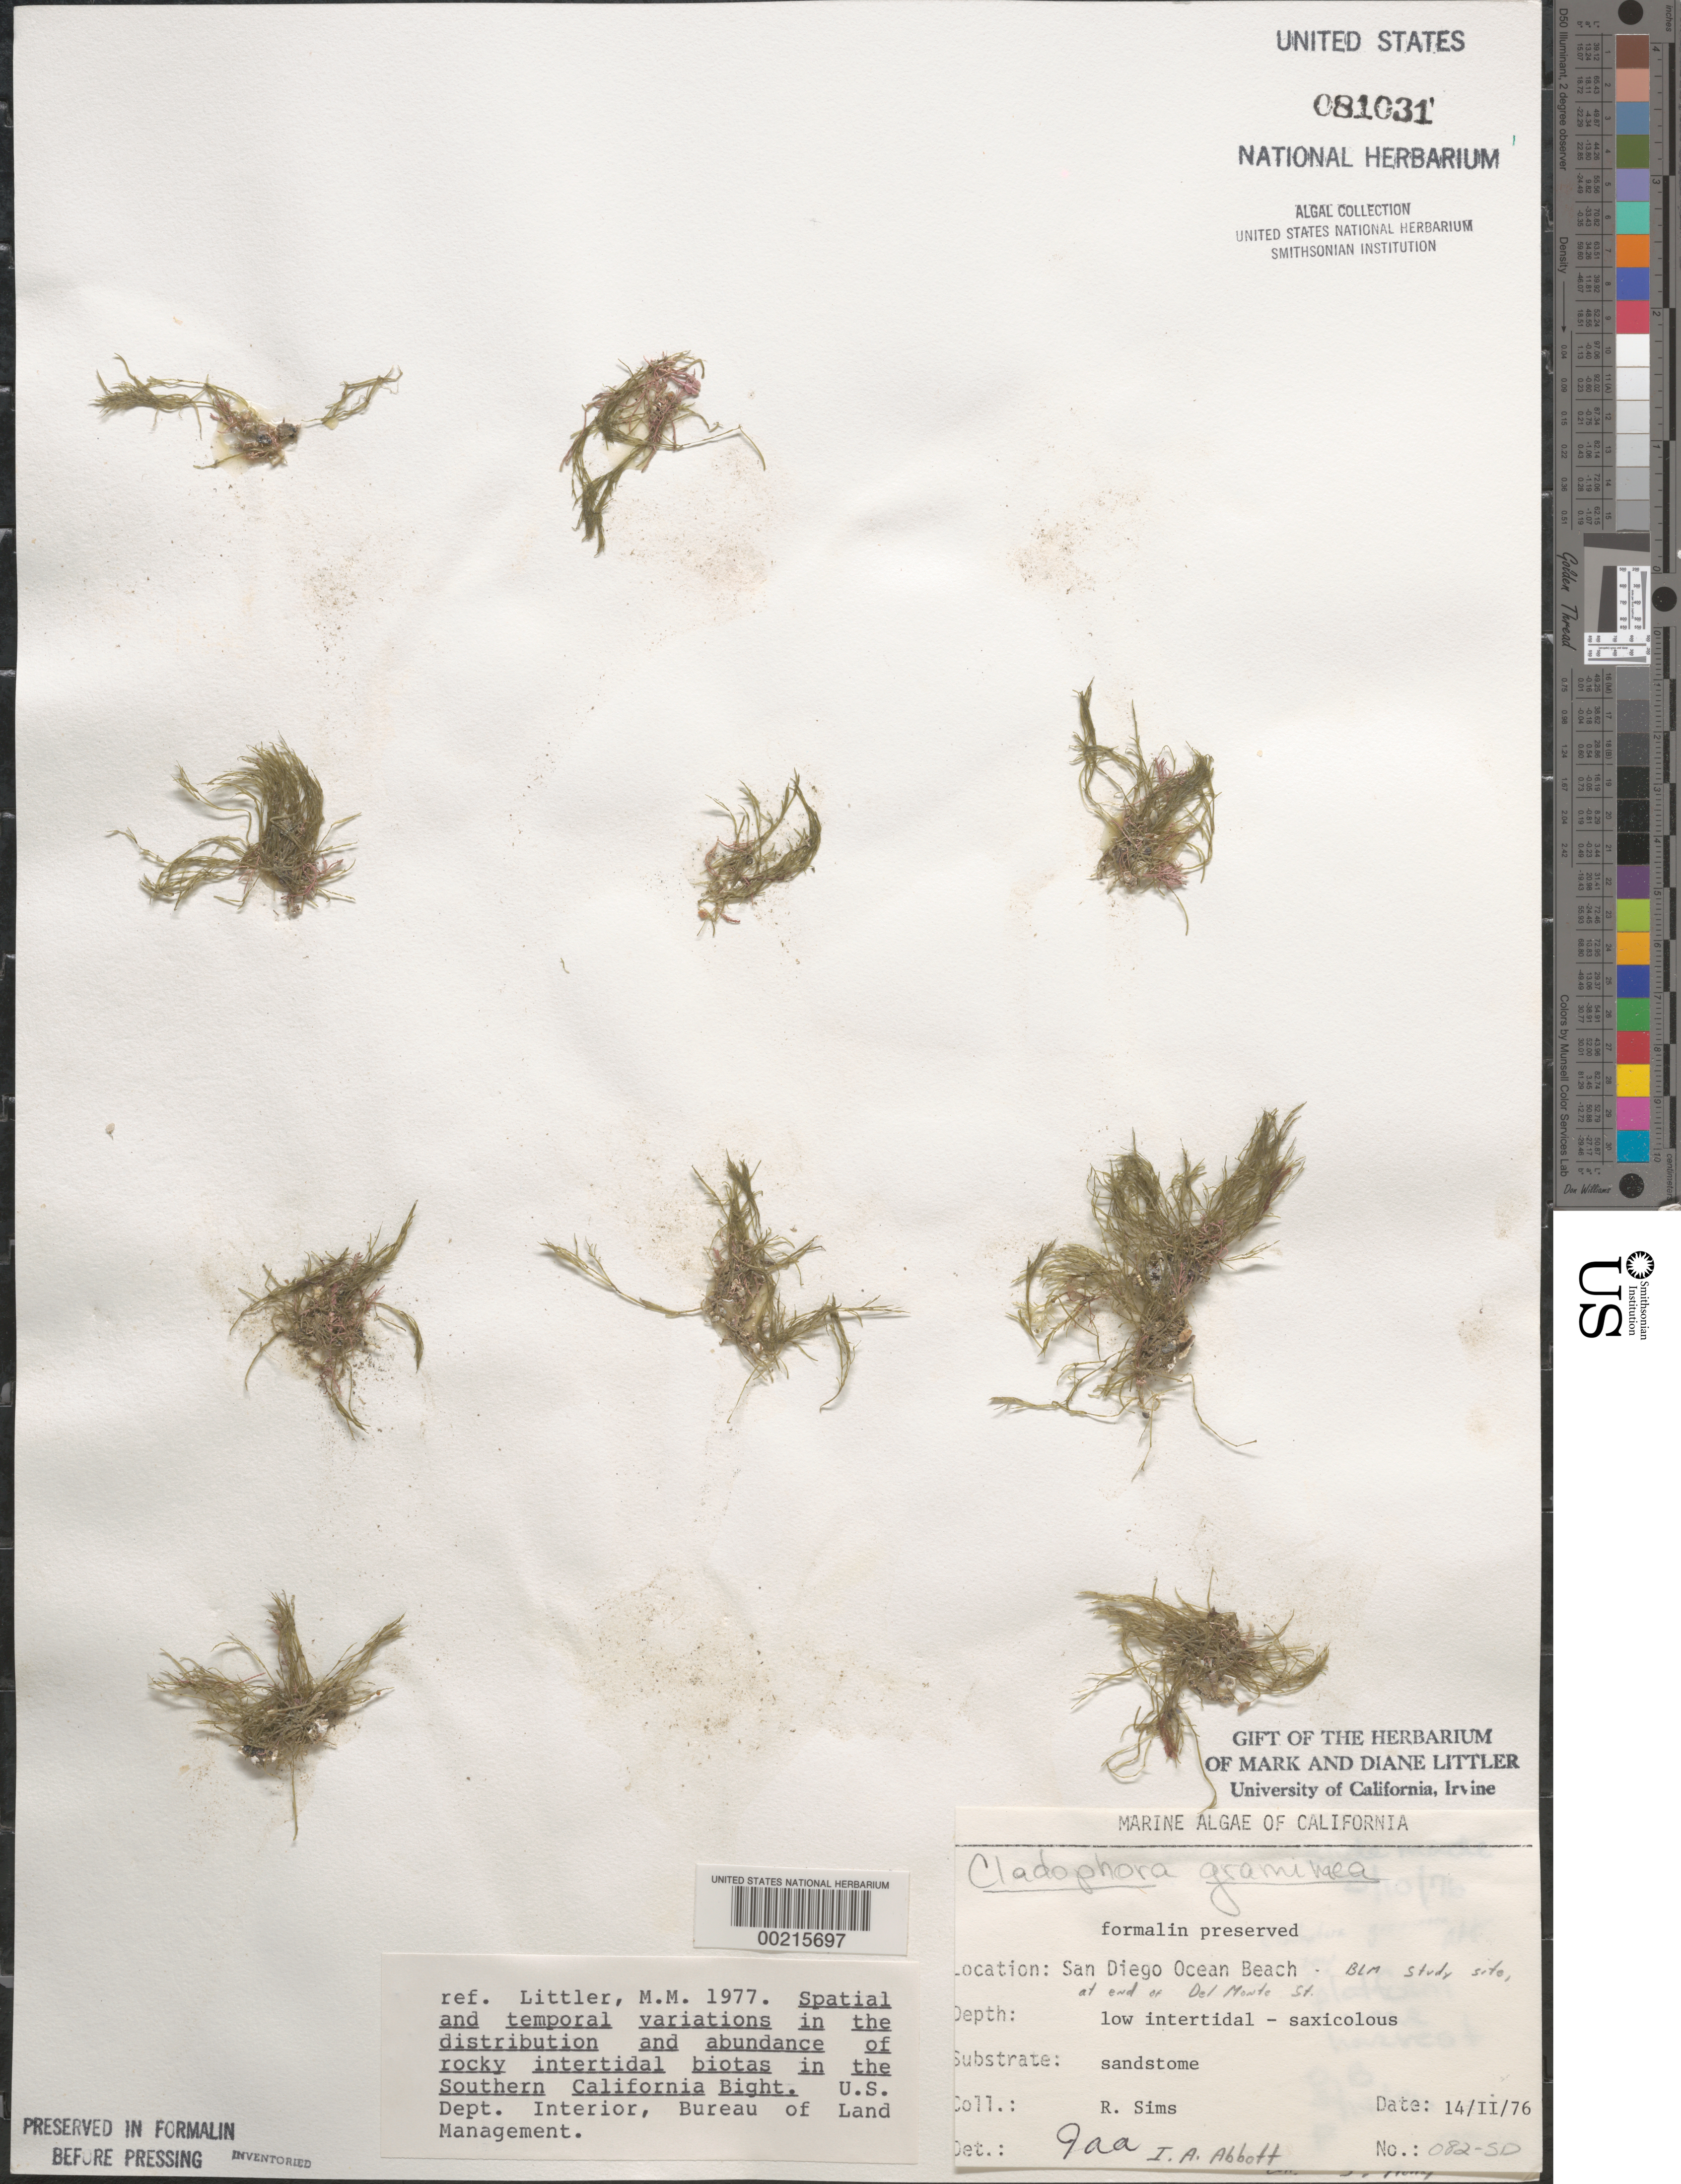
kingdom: Plantae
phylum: Chlorophyta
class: Ulvophyceae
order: Cladophorales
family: Cladophoraceae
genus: Cladophora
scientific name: Cladophora graminea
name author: Collins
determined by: Abbott, Isabella A.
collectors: R. H. Sims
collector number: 082-sd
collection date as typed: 14 Feb 1976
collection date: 1976-02-14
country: United States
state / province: California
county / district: San Diego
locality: End of Del Monte Street, Ocean Beach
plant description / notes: BLM-SOCALBIGHT Rocky Intertidal Survey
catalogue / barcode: US 81031